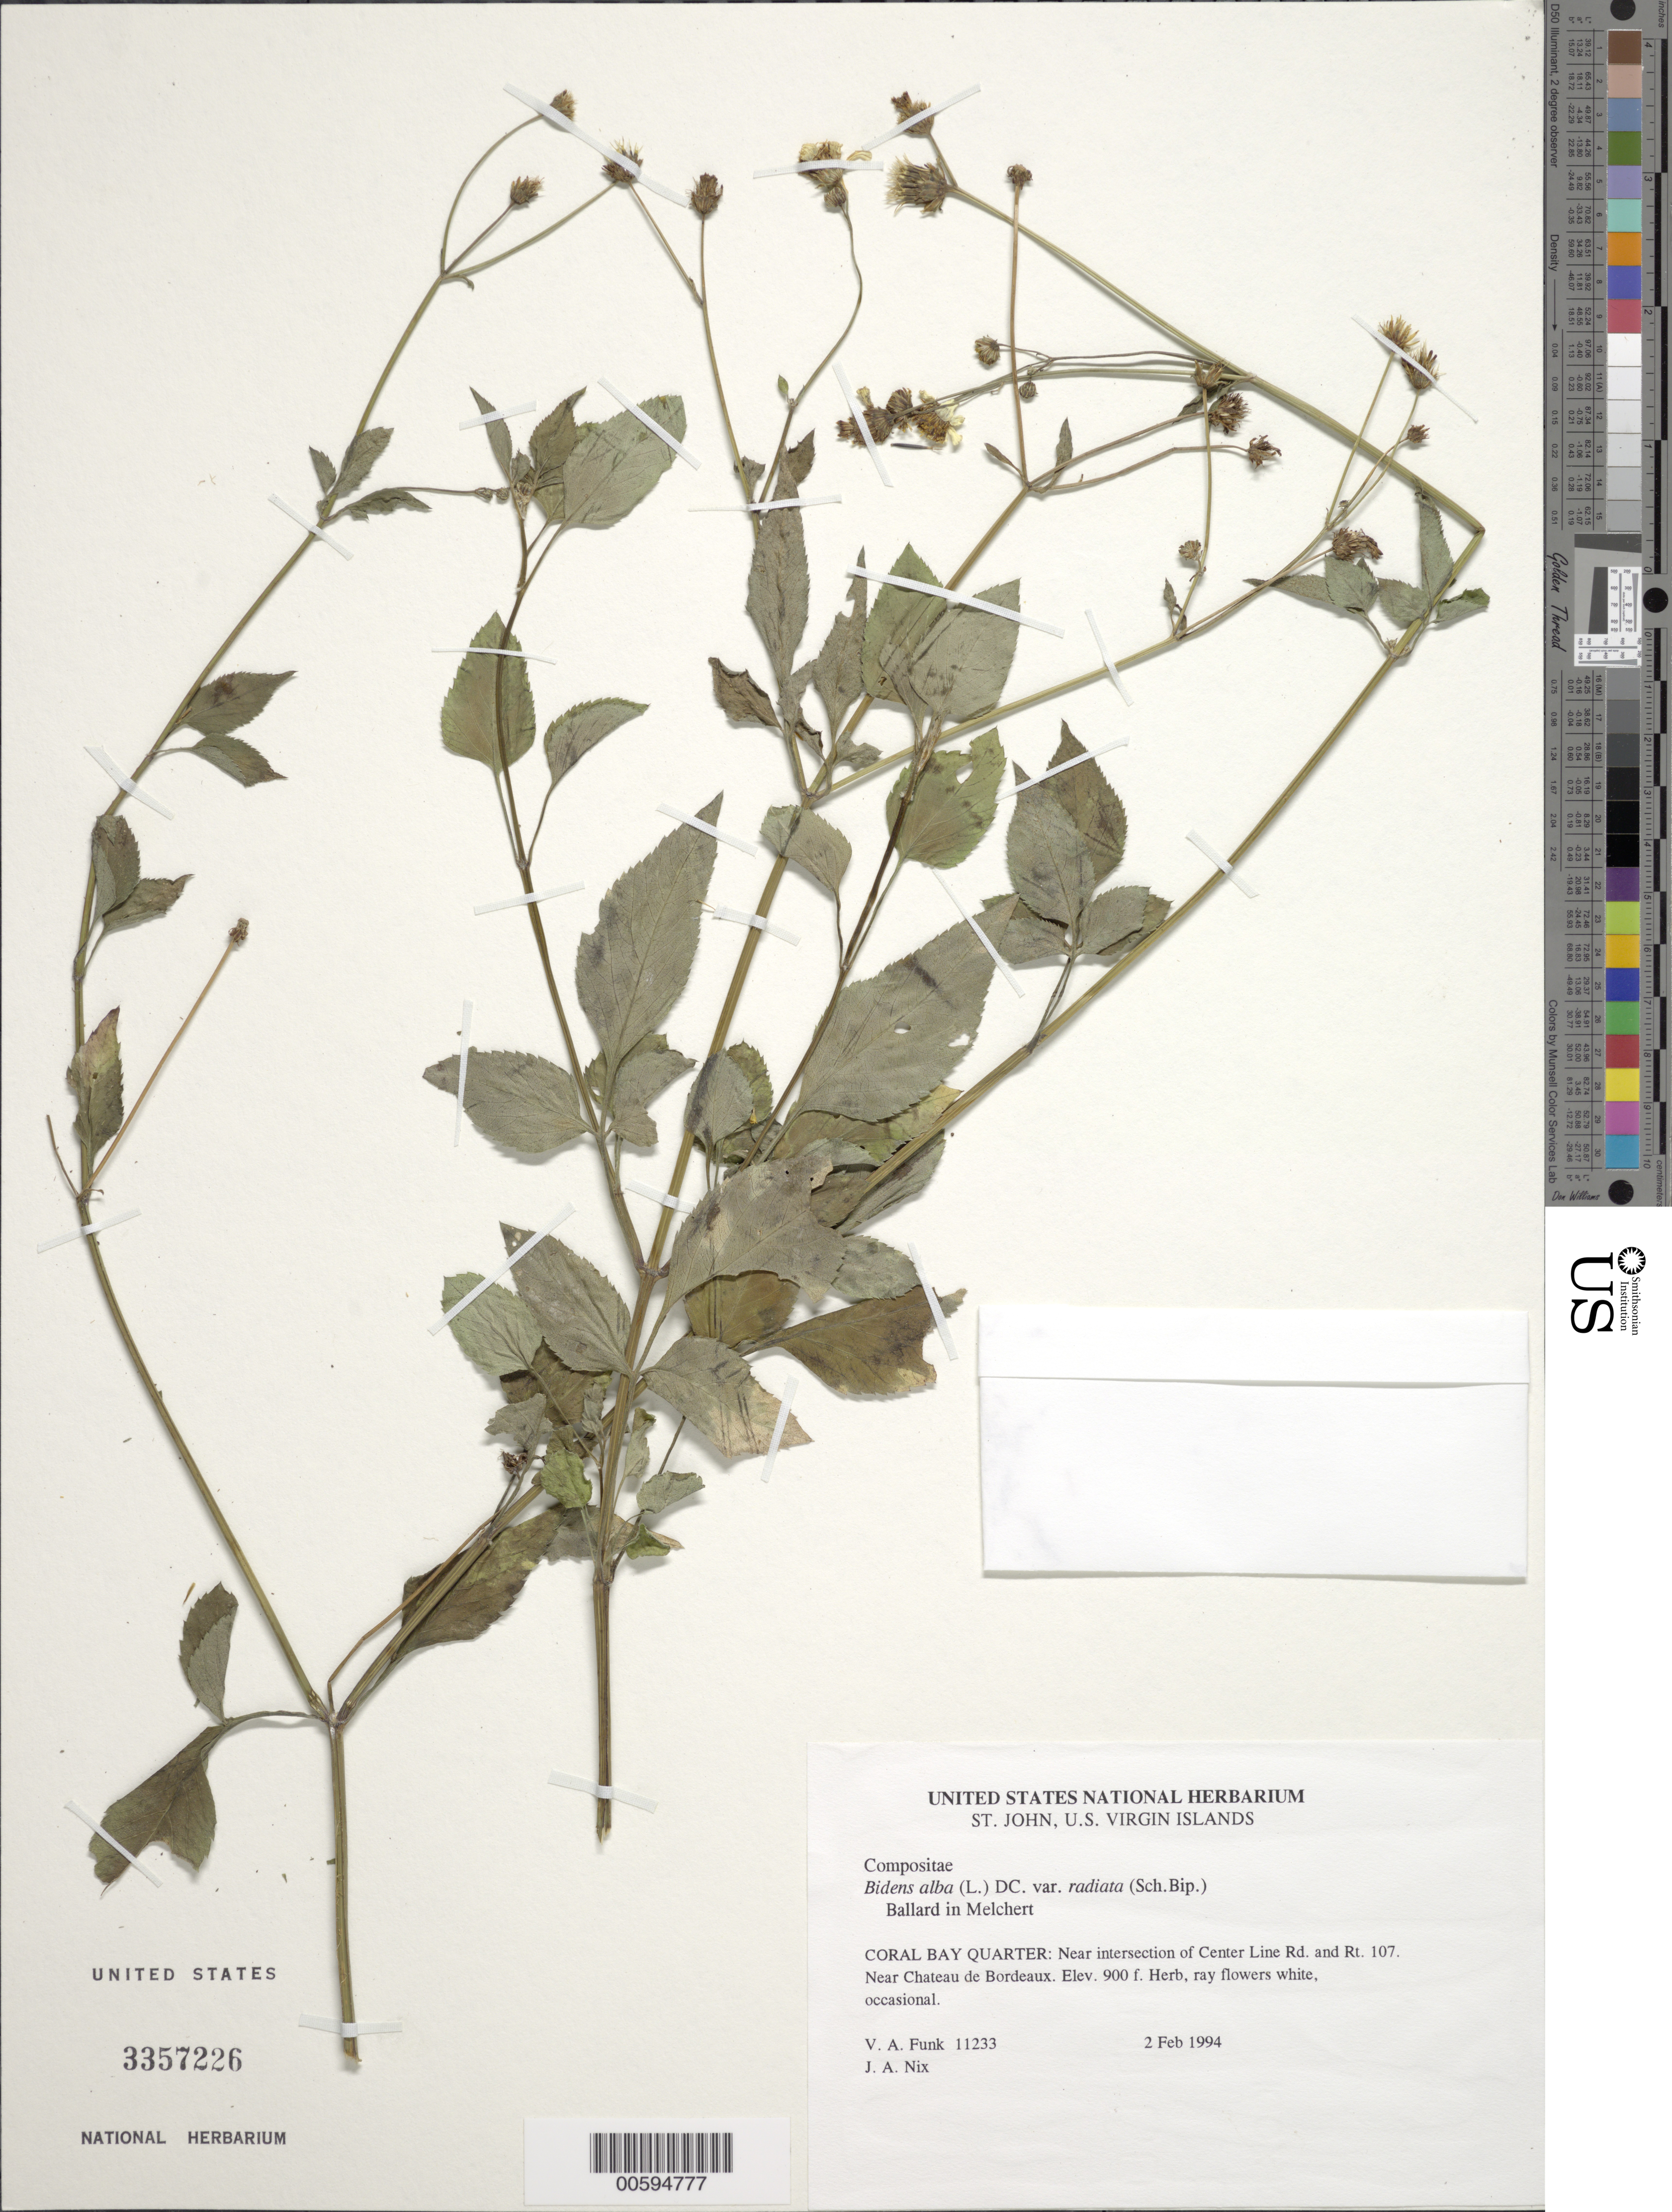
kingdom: Plantae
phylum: Tracheophyta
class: Magnoliopsida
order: Asterales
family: Asteraceae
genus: Bidens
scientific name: Bidens alba var. radiata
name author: (Sch. Bip.) R.E. Ballard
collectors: V. Funk & J. Nix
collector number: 11233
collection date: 1994-02-02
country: U.S. Virgin Islands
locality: St. John, Coral Bay Quarter: Near intersection of Center Line Rd. and Rt. 107. Near Chateau de Bordeaux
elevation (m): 274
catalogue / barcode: US 3357226